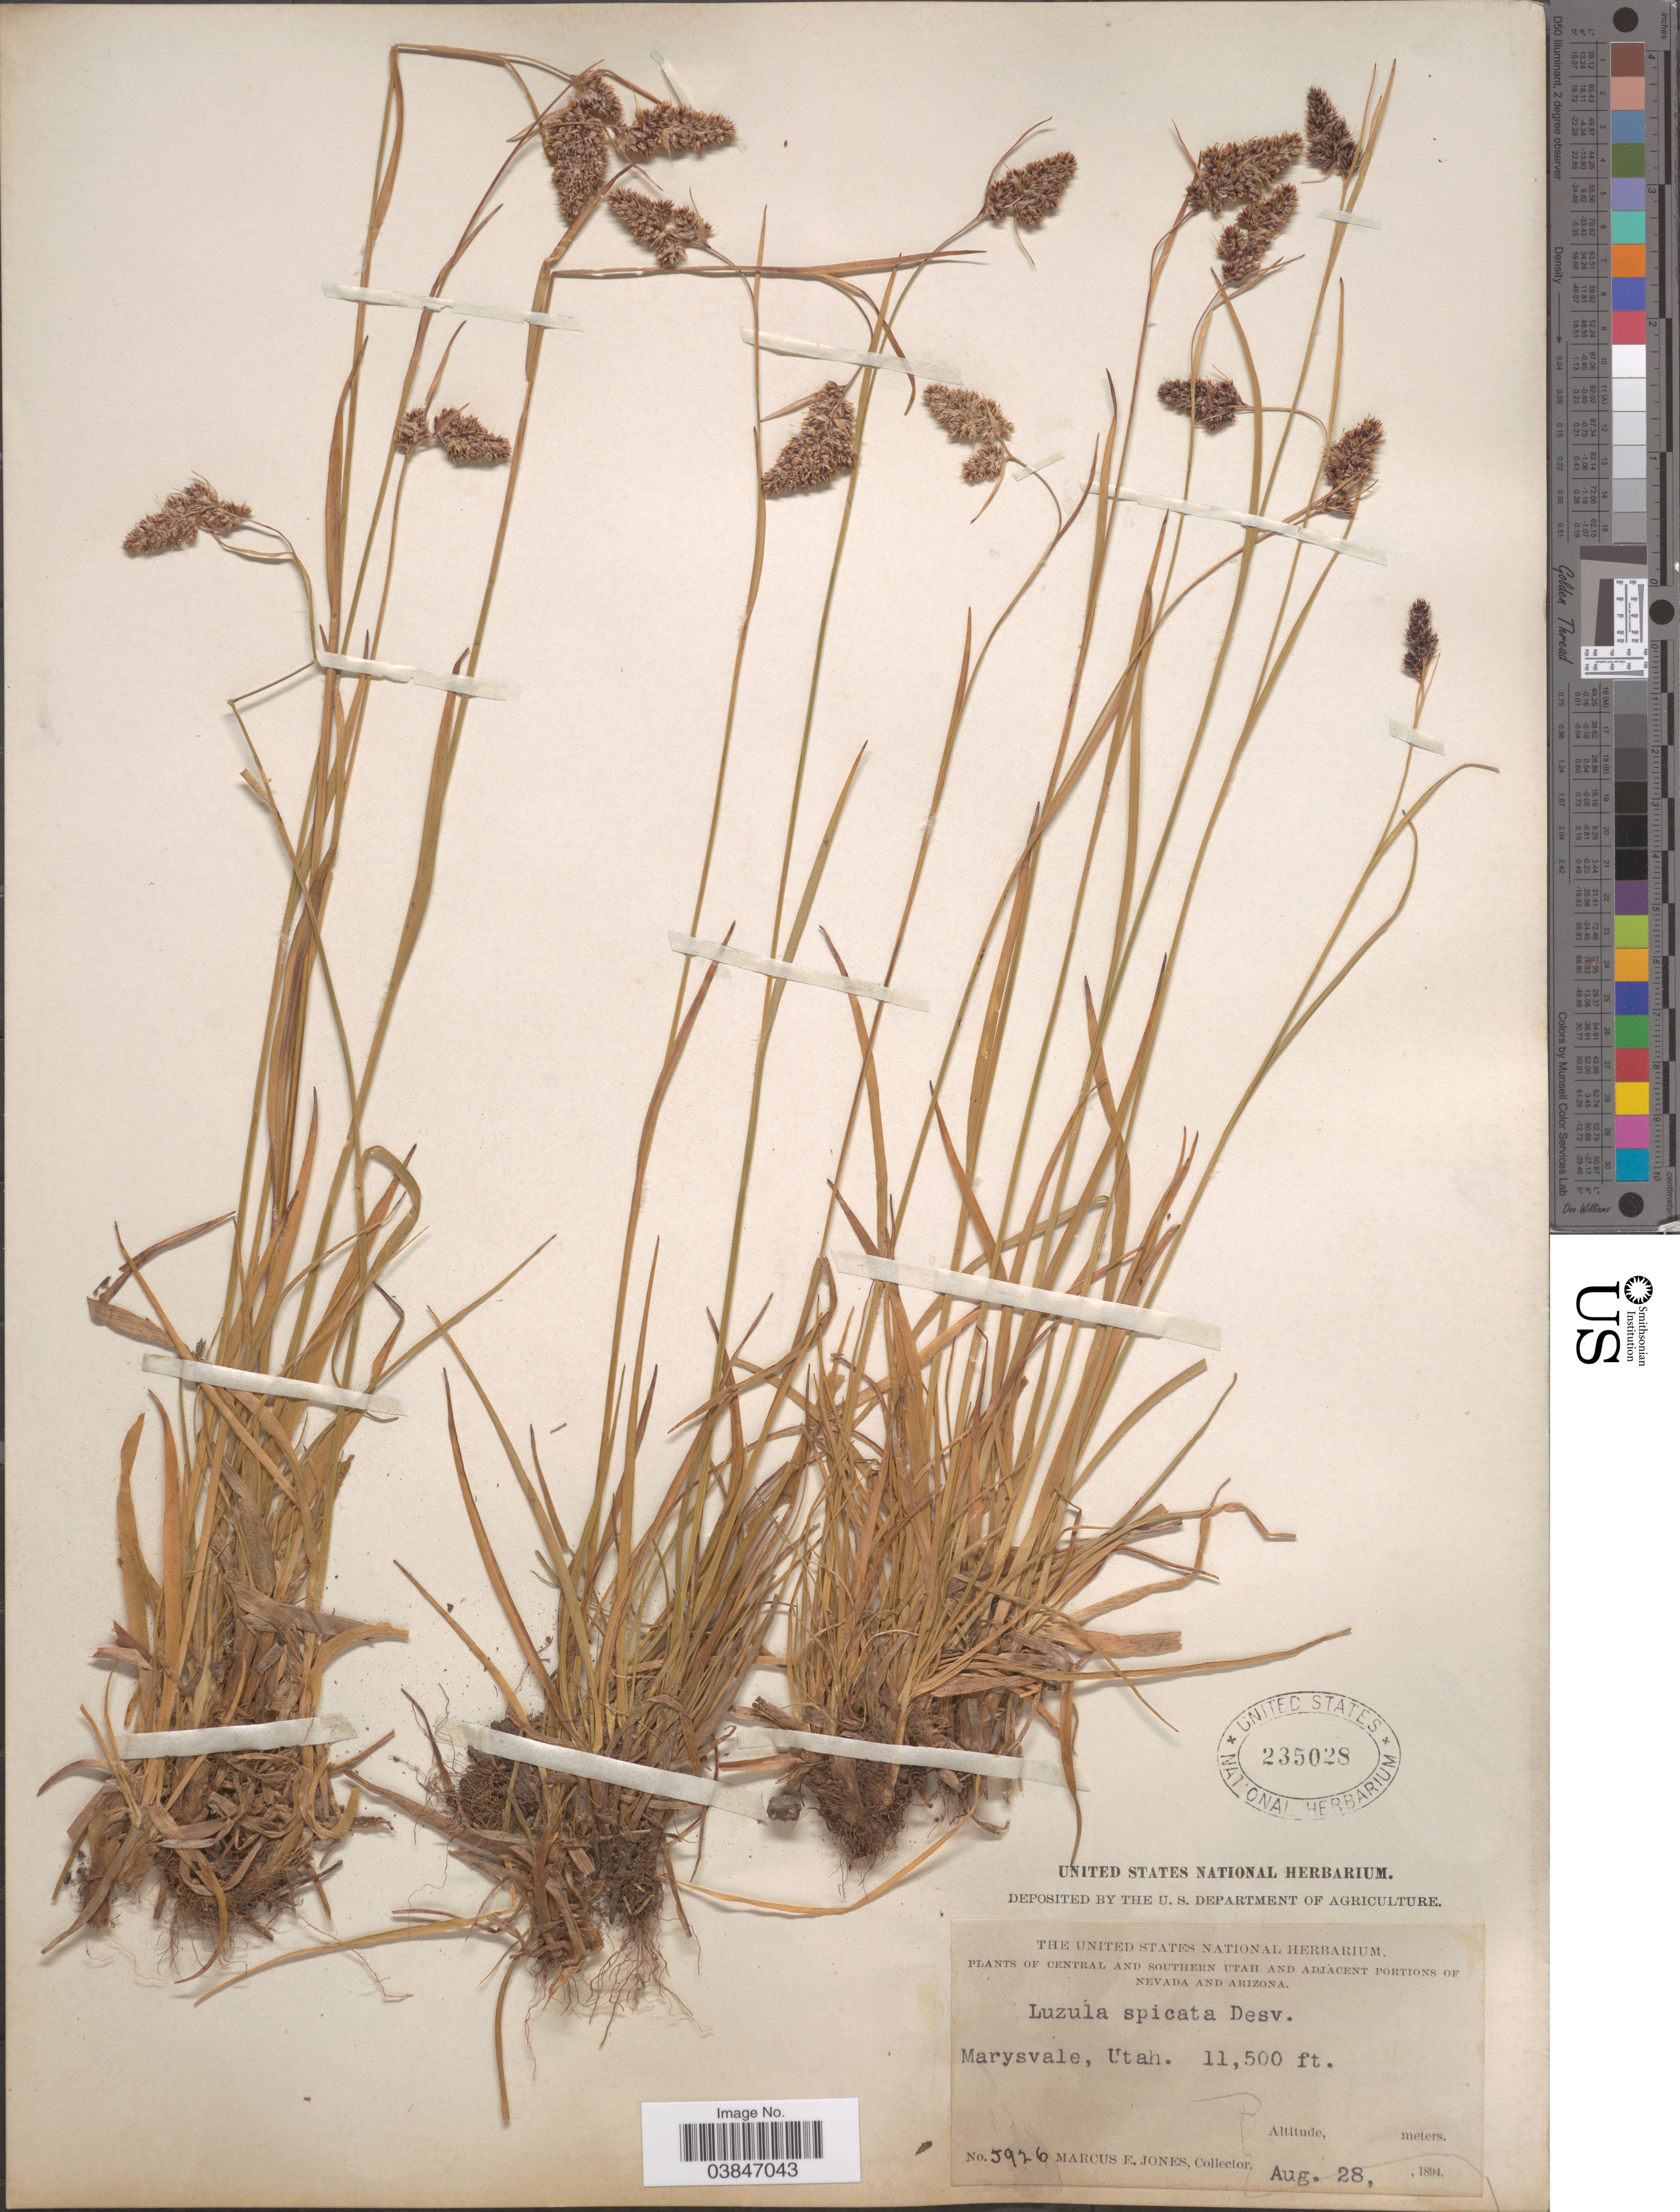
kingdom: Plantae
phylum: Tracheophyta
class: Liliopsida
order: Poales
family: Juncaceae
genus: Luzula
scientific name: Luzula spicata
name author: (L.) DC.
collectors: M. E. Jones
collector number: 5926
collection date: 1894-08-28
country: United States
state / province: Utah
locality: Central and Southern Utah. Marysvale.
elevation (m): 3505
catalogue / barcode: US 235028